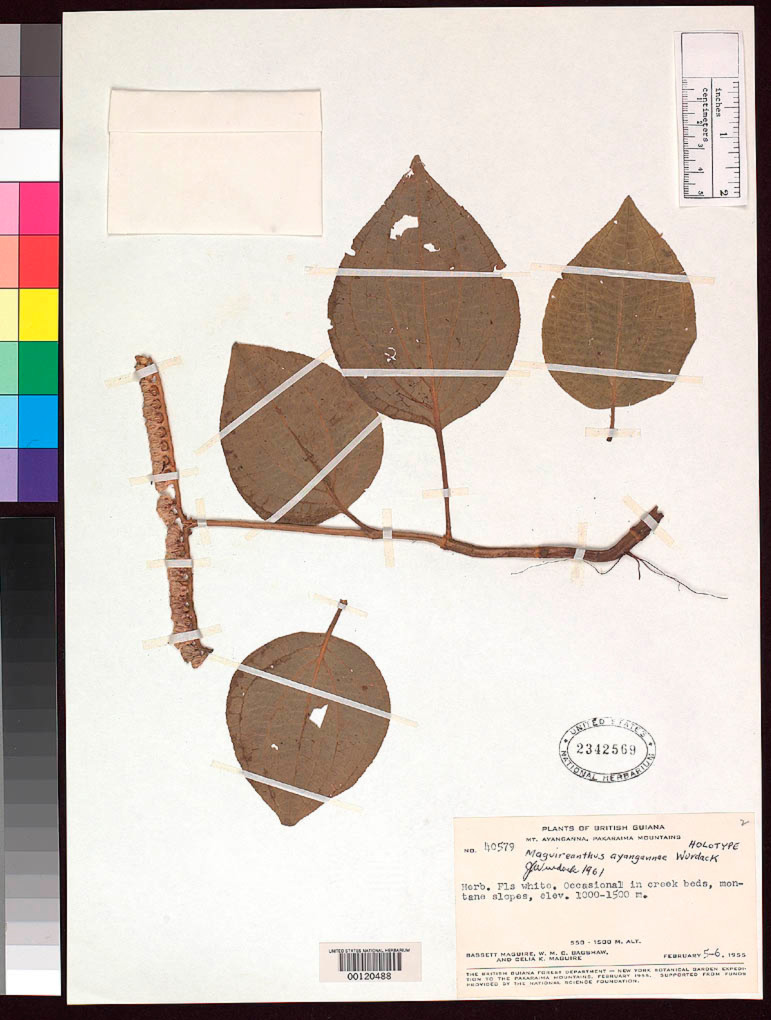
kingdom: Plantae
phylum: Tracheophyta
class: Magnoliopsida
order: Myrtales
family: Melastomataceae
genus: Maguireanthus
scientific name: Maguireanthus ayangannae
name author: Wurdack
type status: Holotype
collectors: B. Maguire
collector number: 40579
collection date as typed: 05 Feb 1955 to 06 Feb 1955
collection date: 1955-02-05/1955-02-06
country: Guyana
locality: Mt. Ayanganna.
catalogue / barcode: US 2342569